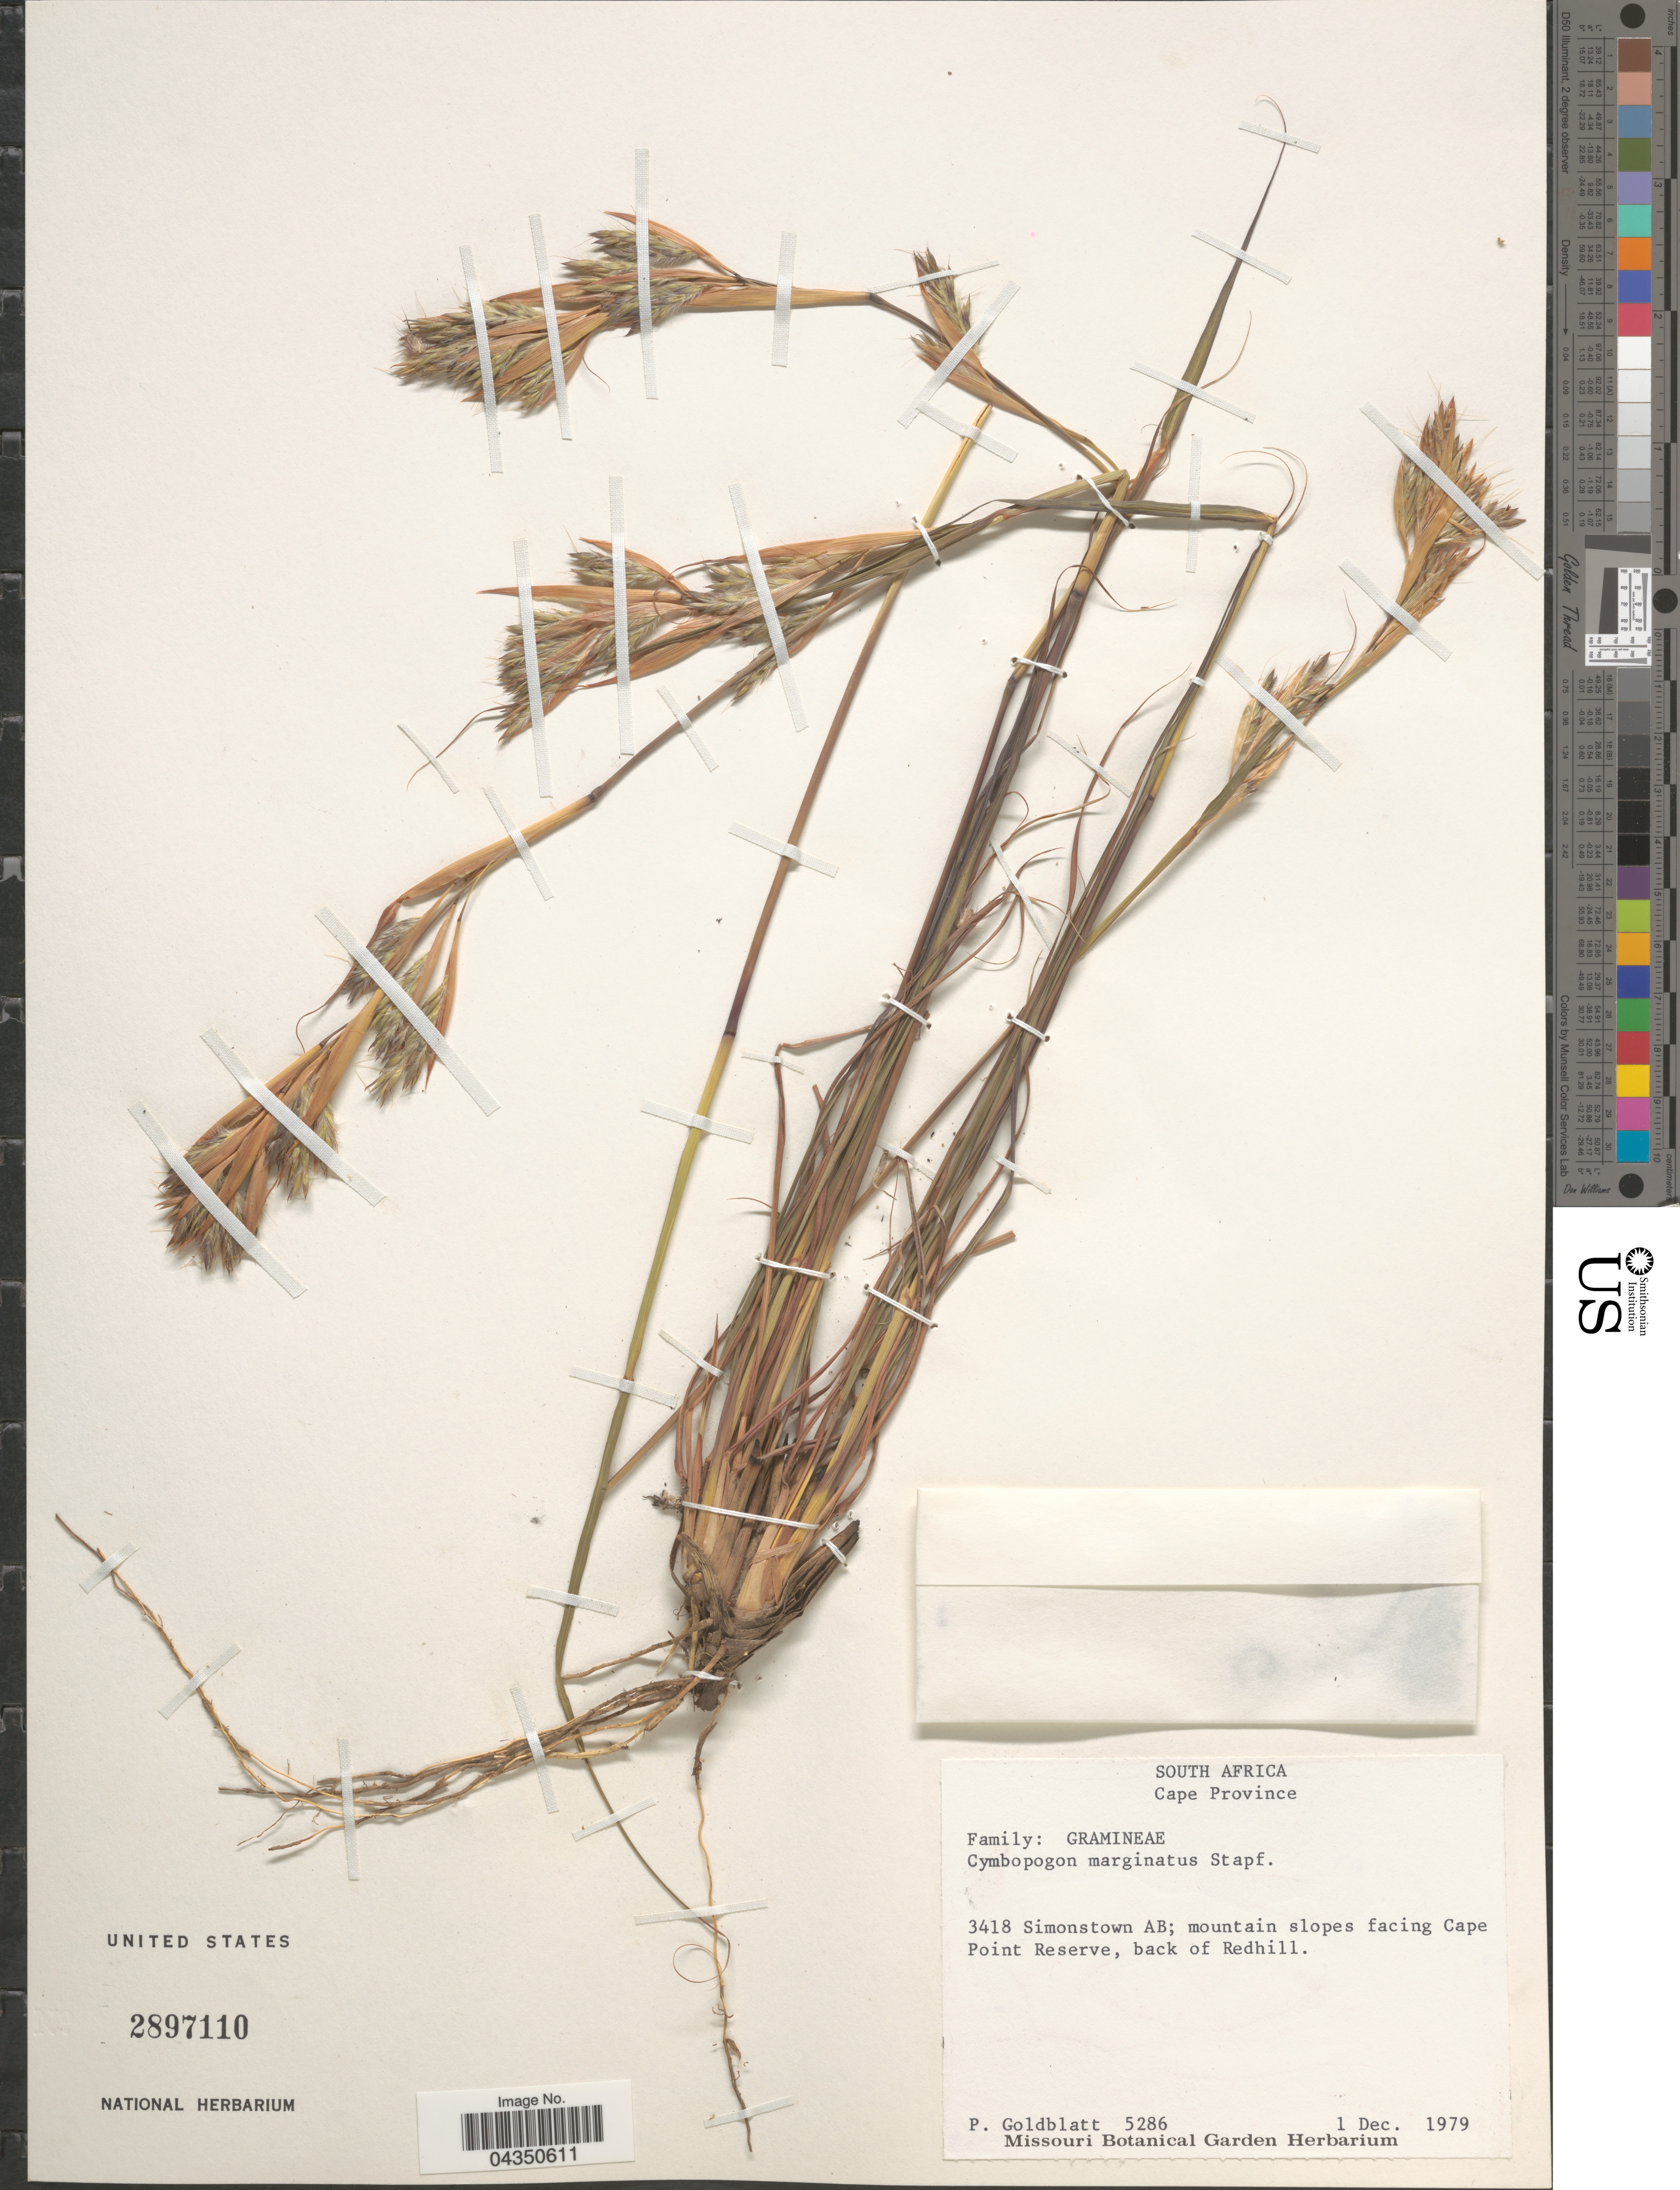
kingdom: Plantae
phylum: Tracheophyta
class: Liliopsida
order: Poales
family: Poaceae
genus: Cymbopogon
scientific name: Cymbopogon marginatus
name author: Stapf ex Burtt Davy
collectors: P. Goldblatt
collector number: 5286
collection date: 1979-12-01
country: South Africa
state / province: Western Cape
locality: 3418 Simonstown AB; mountain slopes facing Cape Point Reserve, back of Redhill.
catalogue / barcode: US 2897110